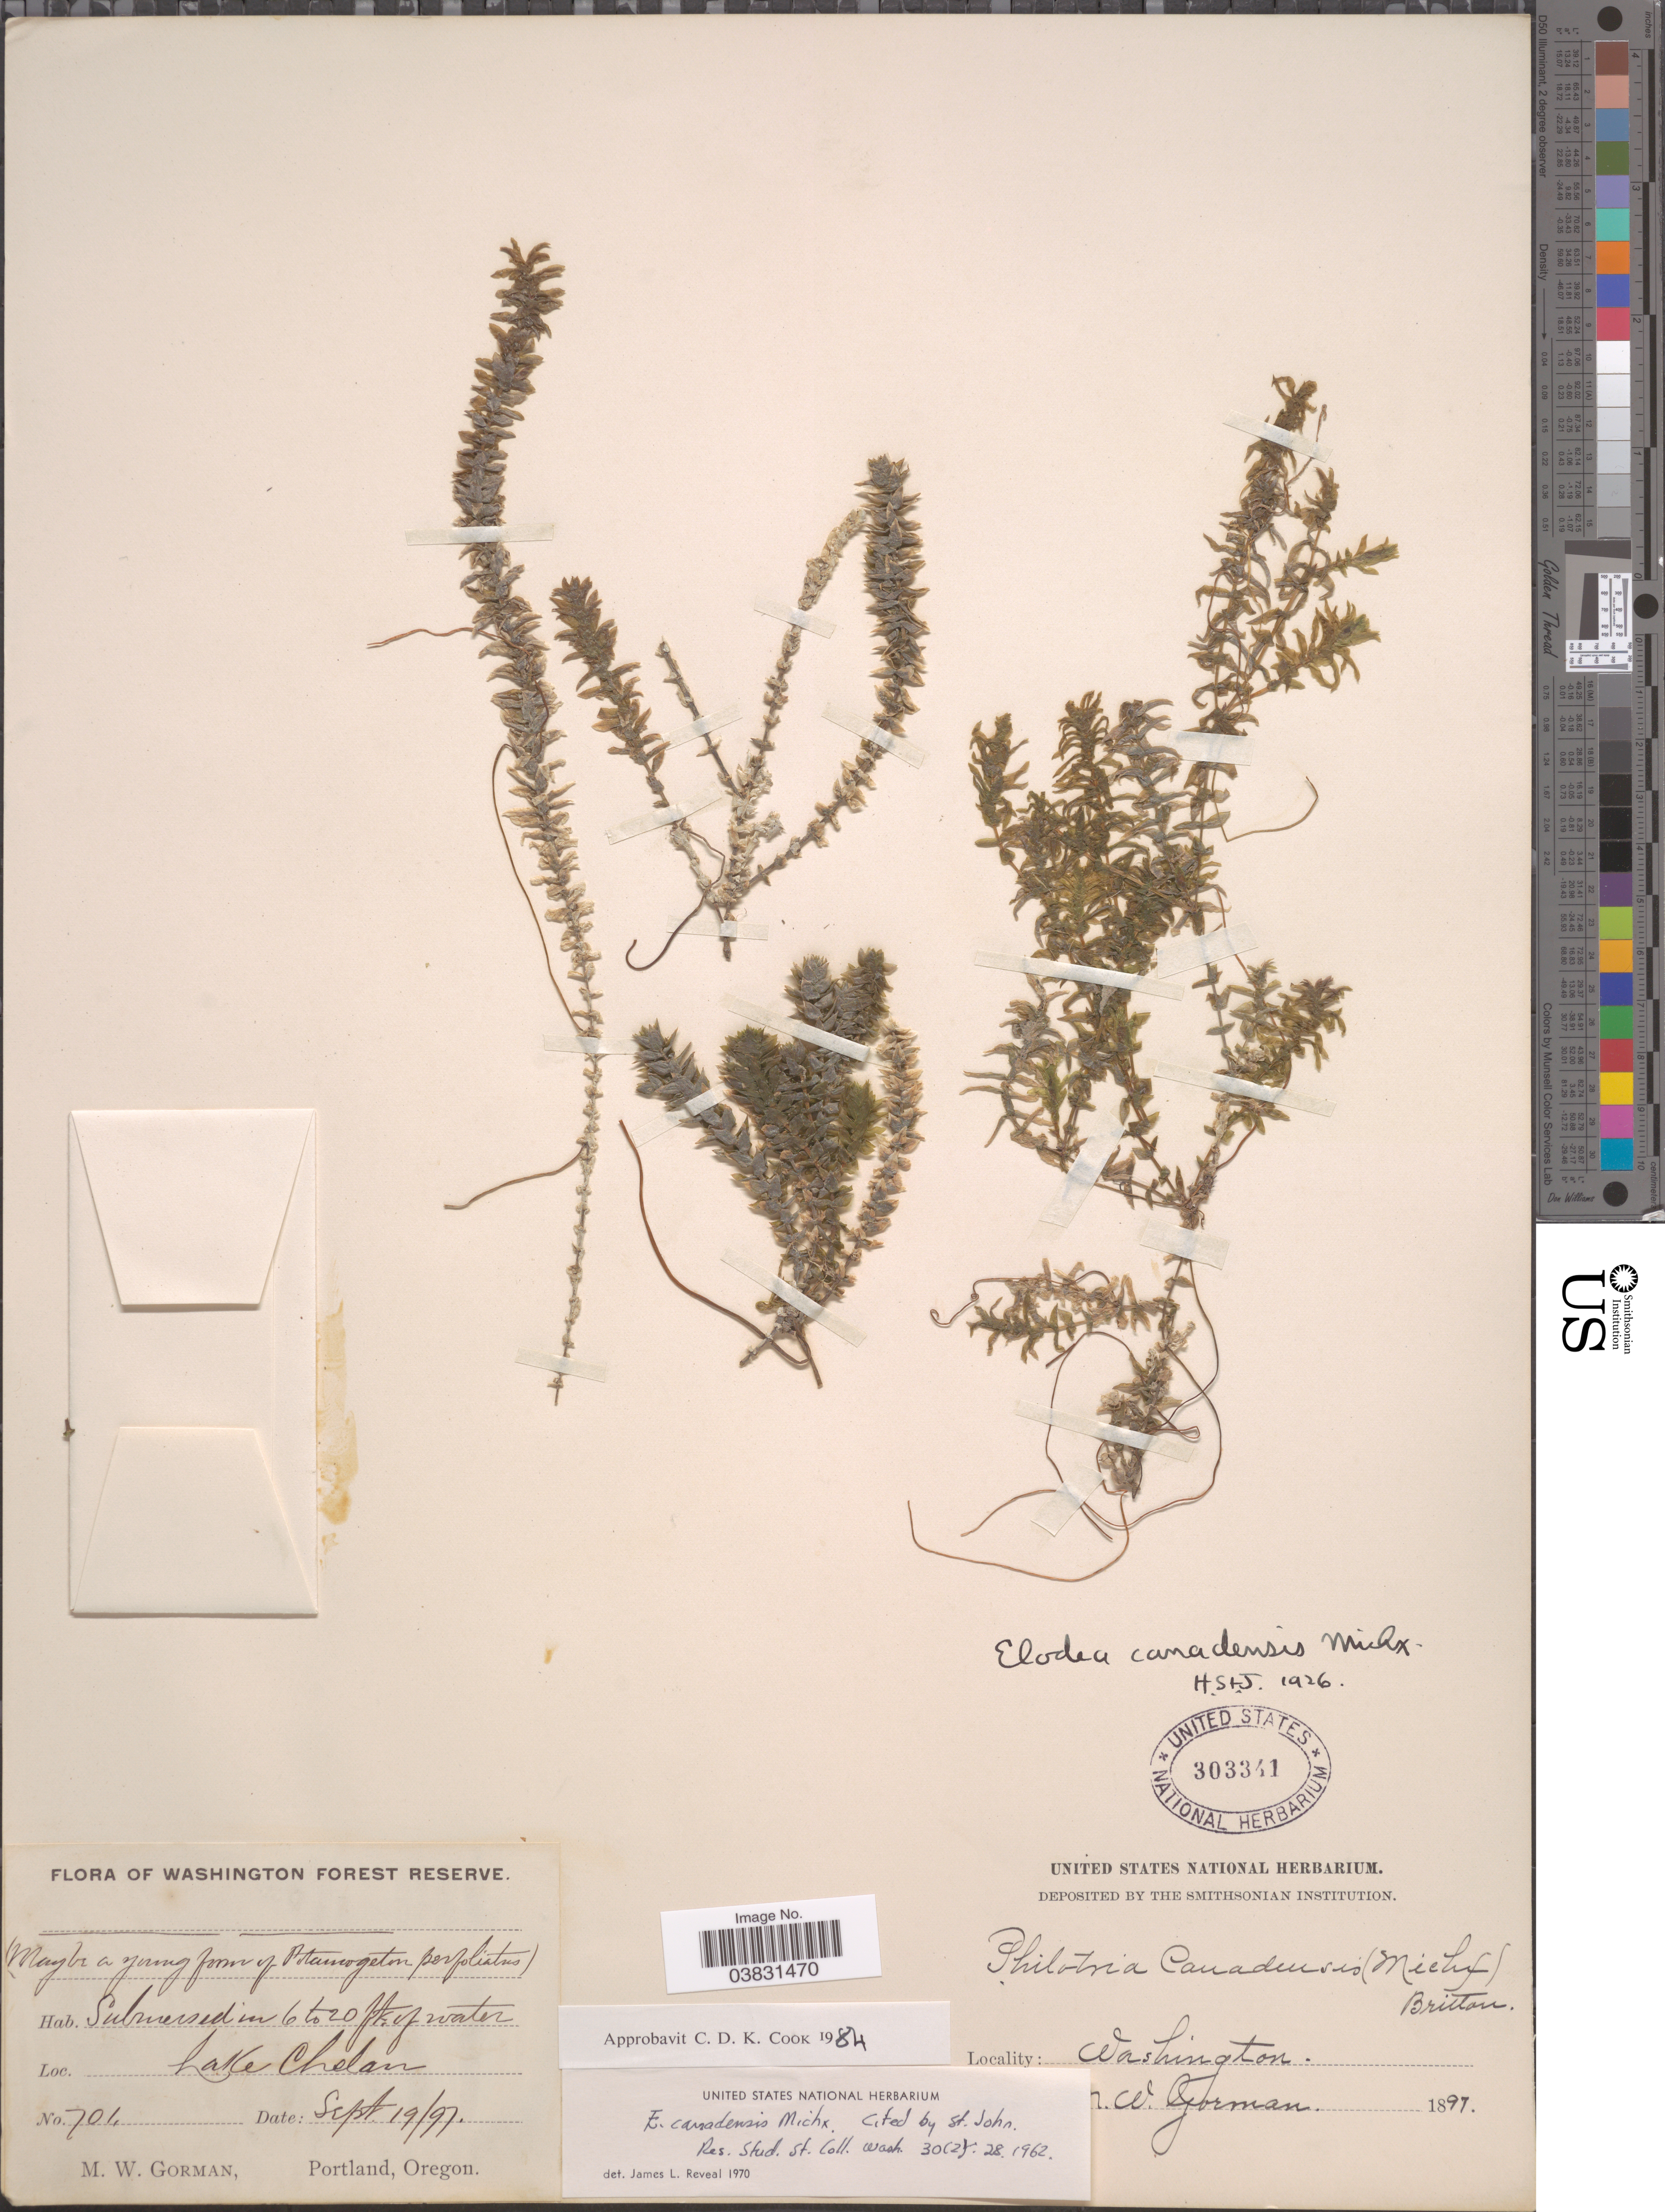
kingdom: Plantae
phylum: Tracheophyta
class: Liliopsida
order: Alismatales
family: Hydrocharitaceae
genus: Elodea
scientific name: Elodea canadensis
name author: Michx.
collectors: M. W. Gorman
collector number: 701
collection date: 1897-09-19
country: United States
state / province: Washington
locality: Washington Forest Reserve. Lake Chelan.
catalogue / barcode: US 303341